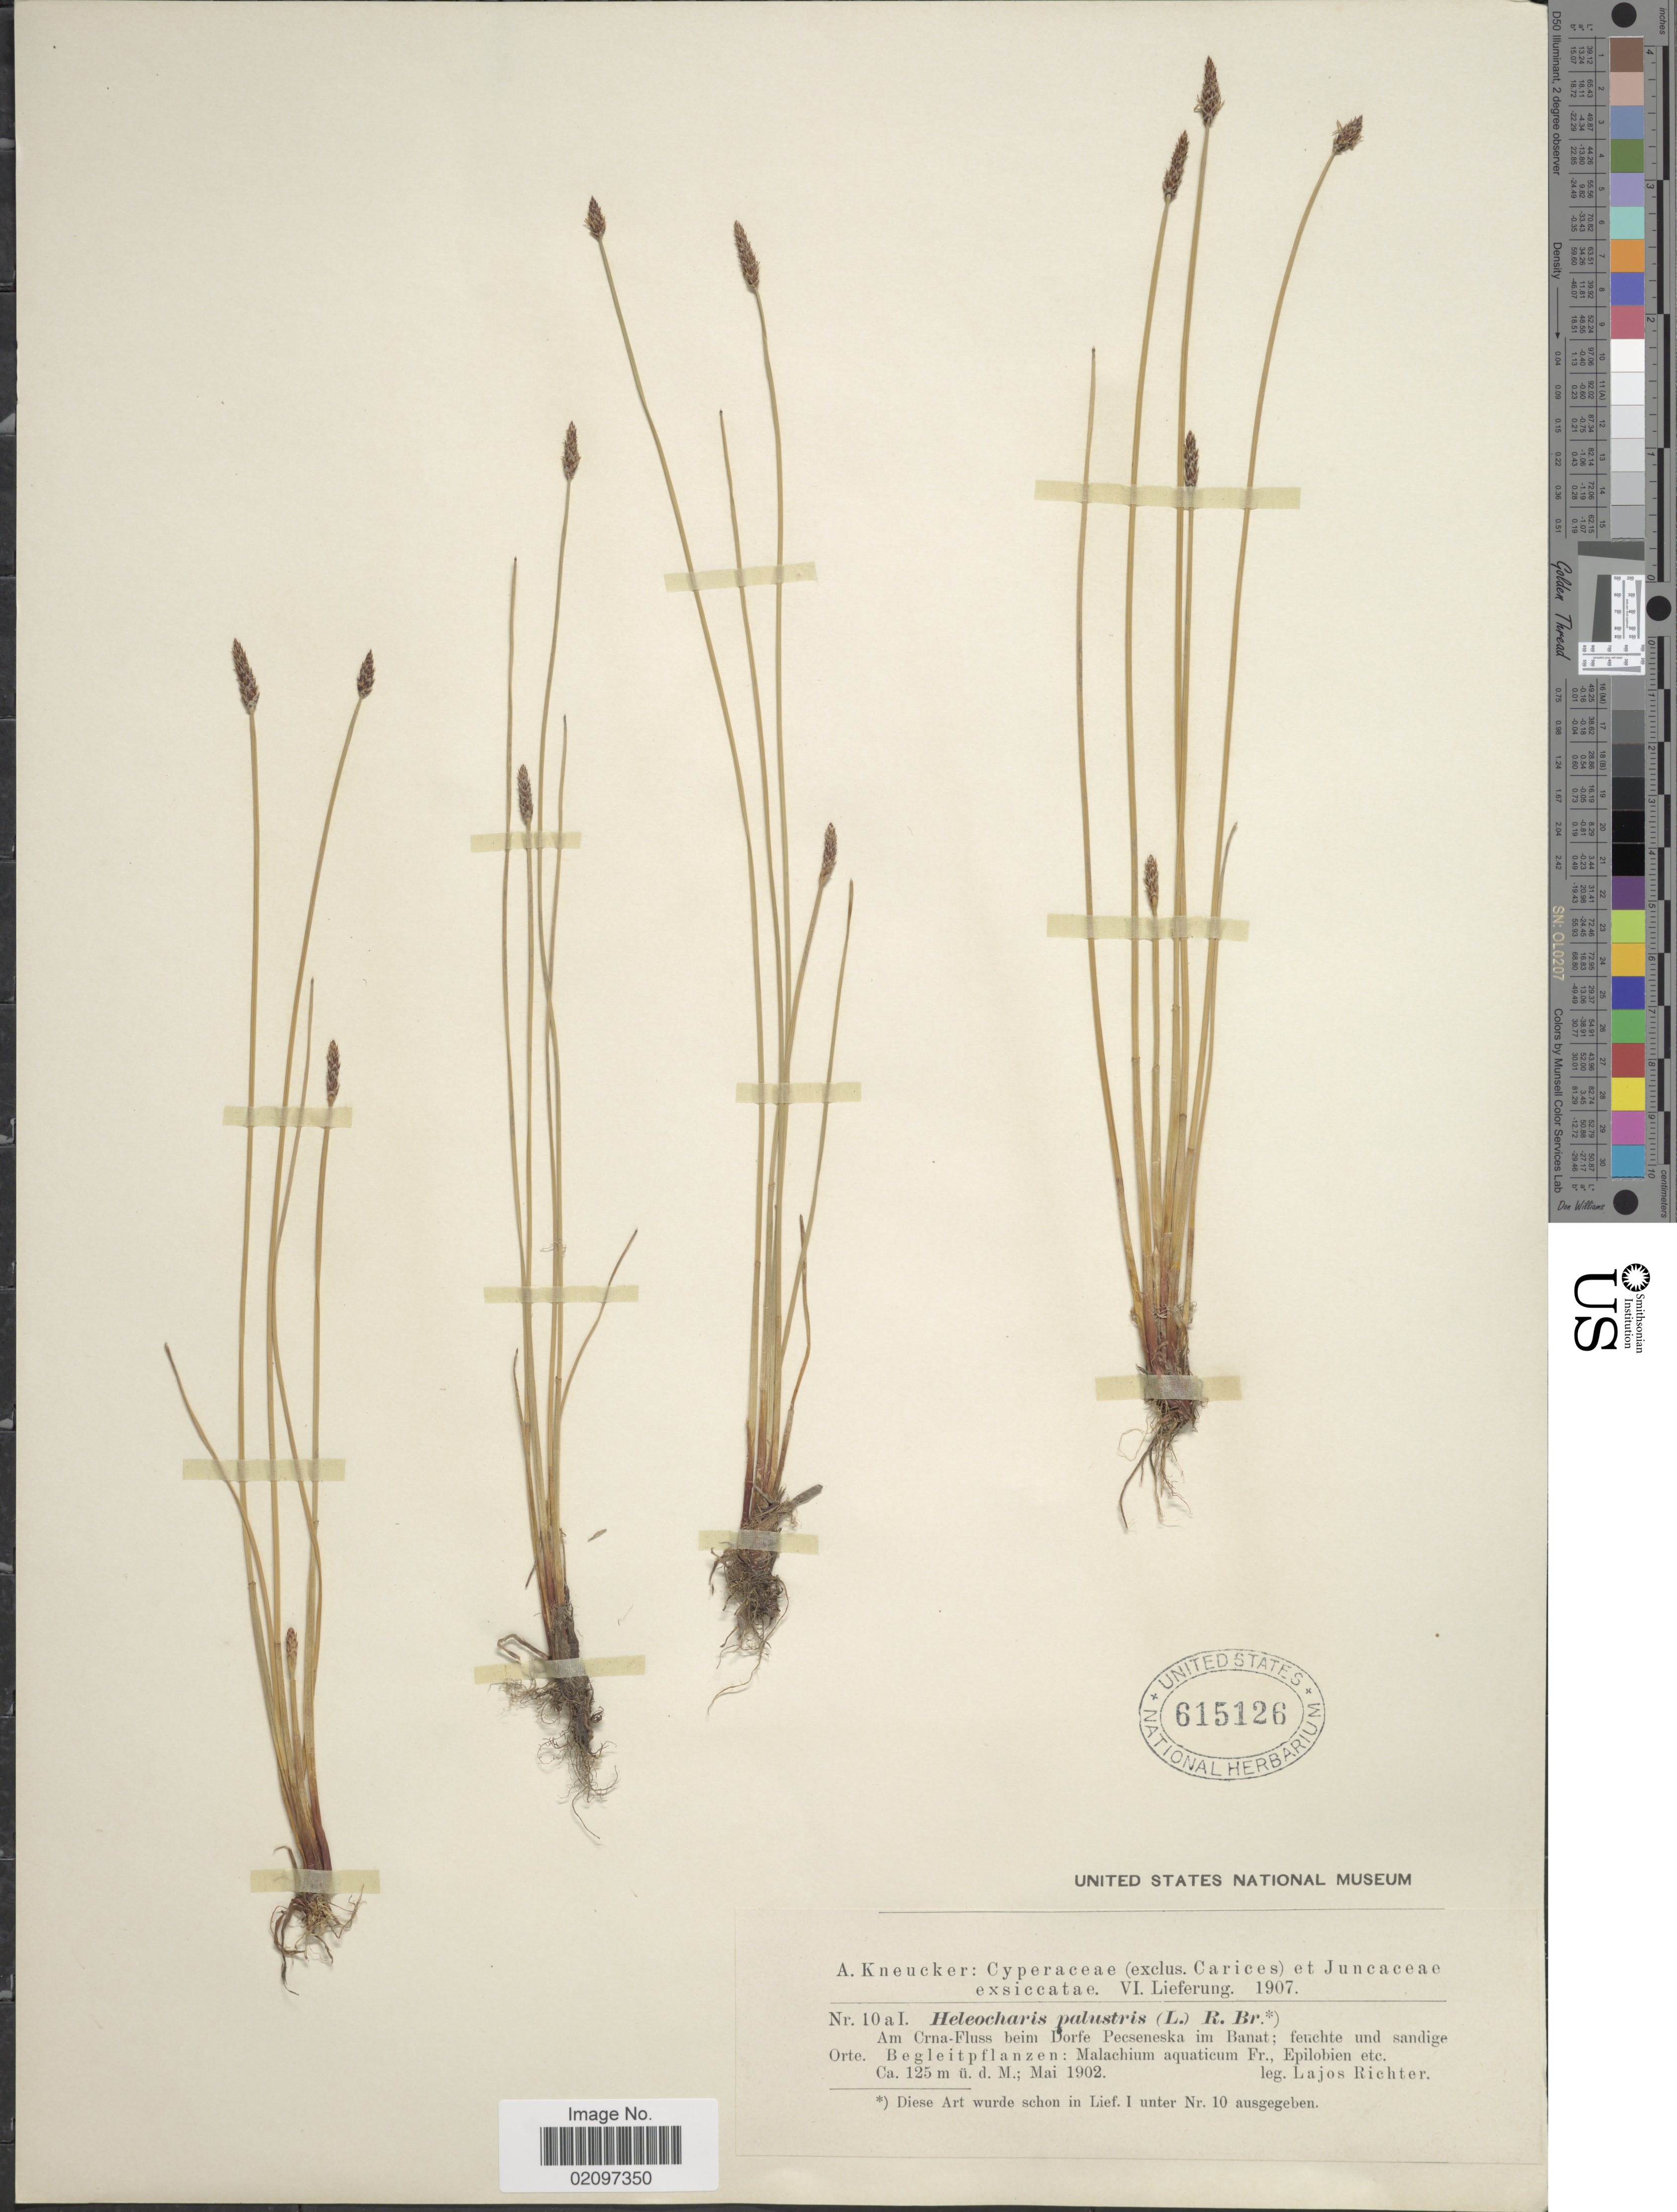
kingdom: Plantae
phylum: Tracheophyta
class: Liliopsida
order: Poales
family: Cyperaceae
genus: Eleocharis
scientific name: Eleocharis palustris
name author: (L.) Roem. & Schult.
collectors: L. Richter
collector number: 101aI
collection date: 1902-05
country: Italy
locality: Am Crna-Fluss beim Dorfe Pecseneska im Banat; feuchte und sandige Orte.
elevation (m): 125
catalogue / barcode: US 615126